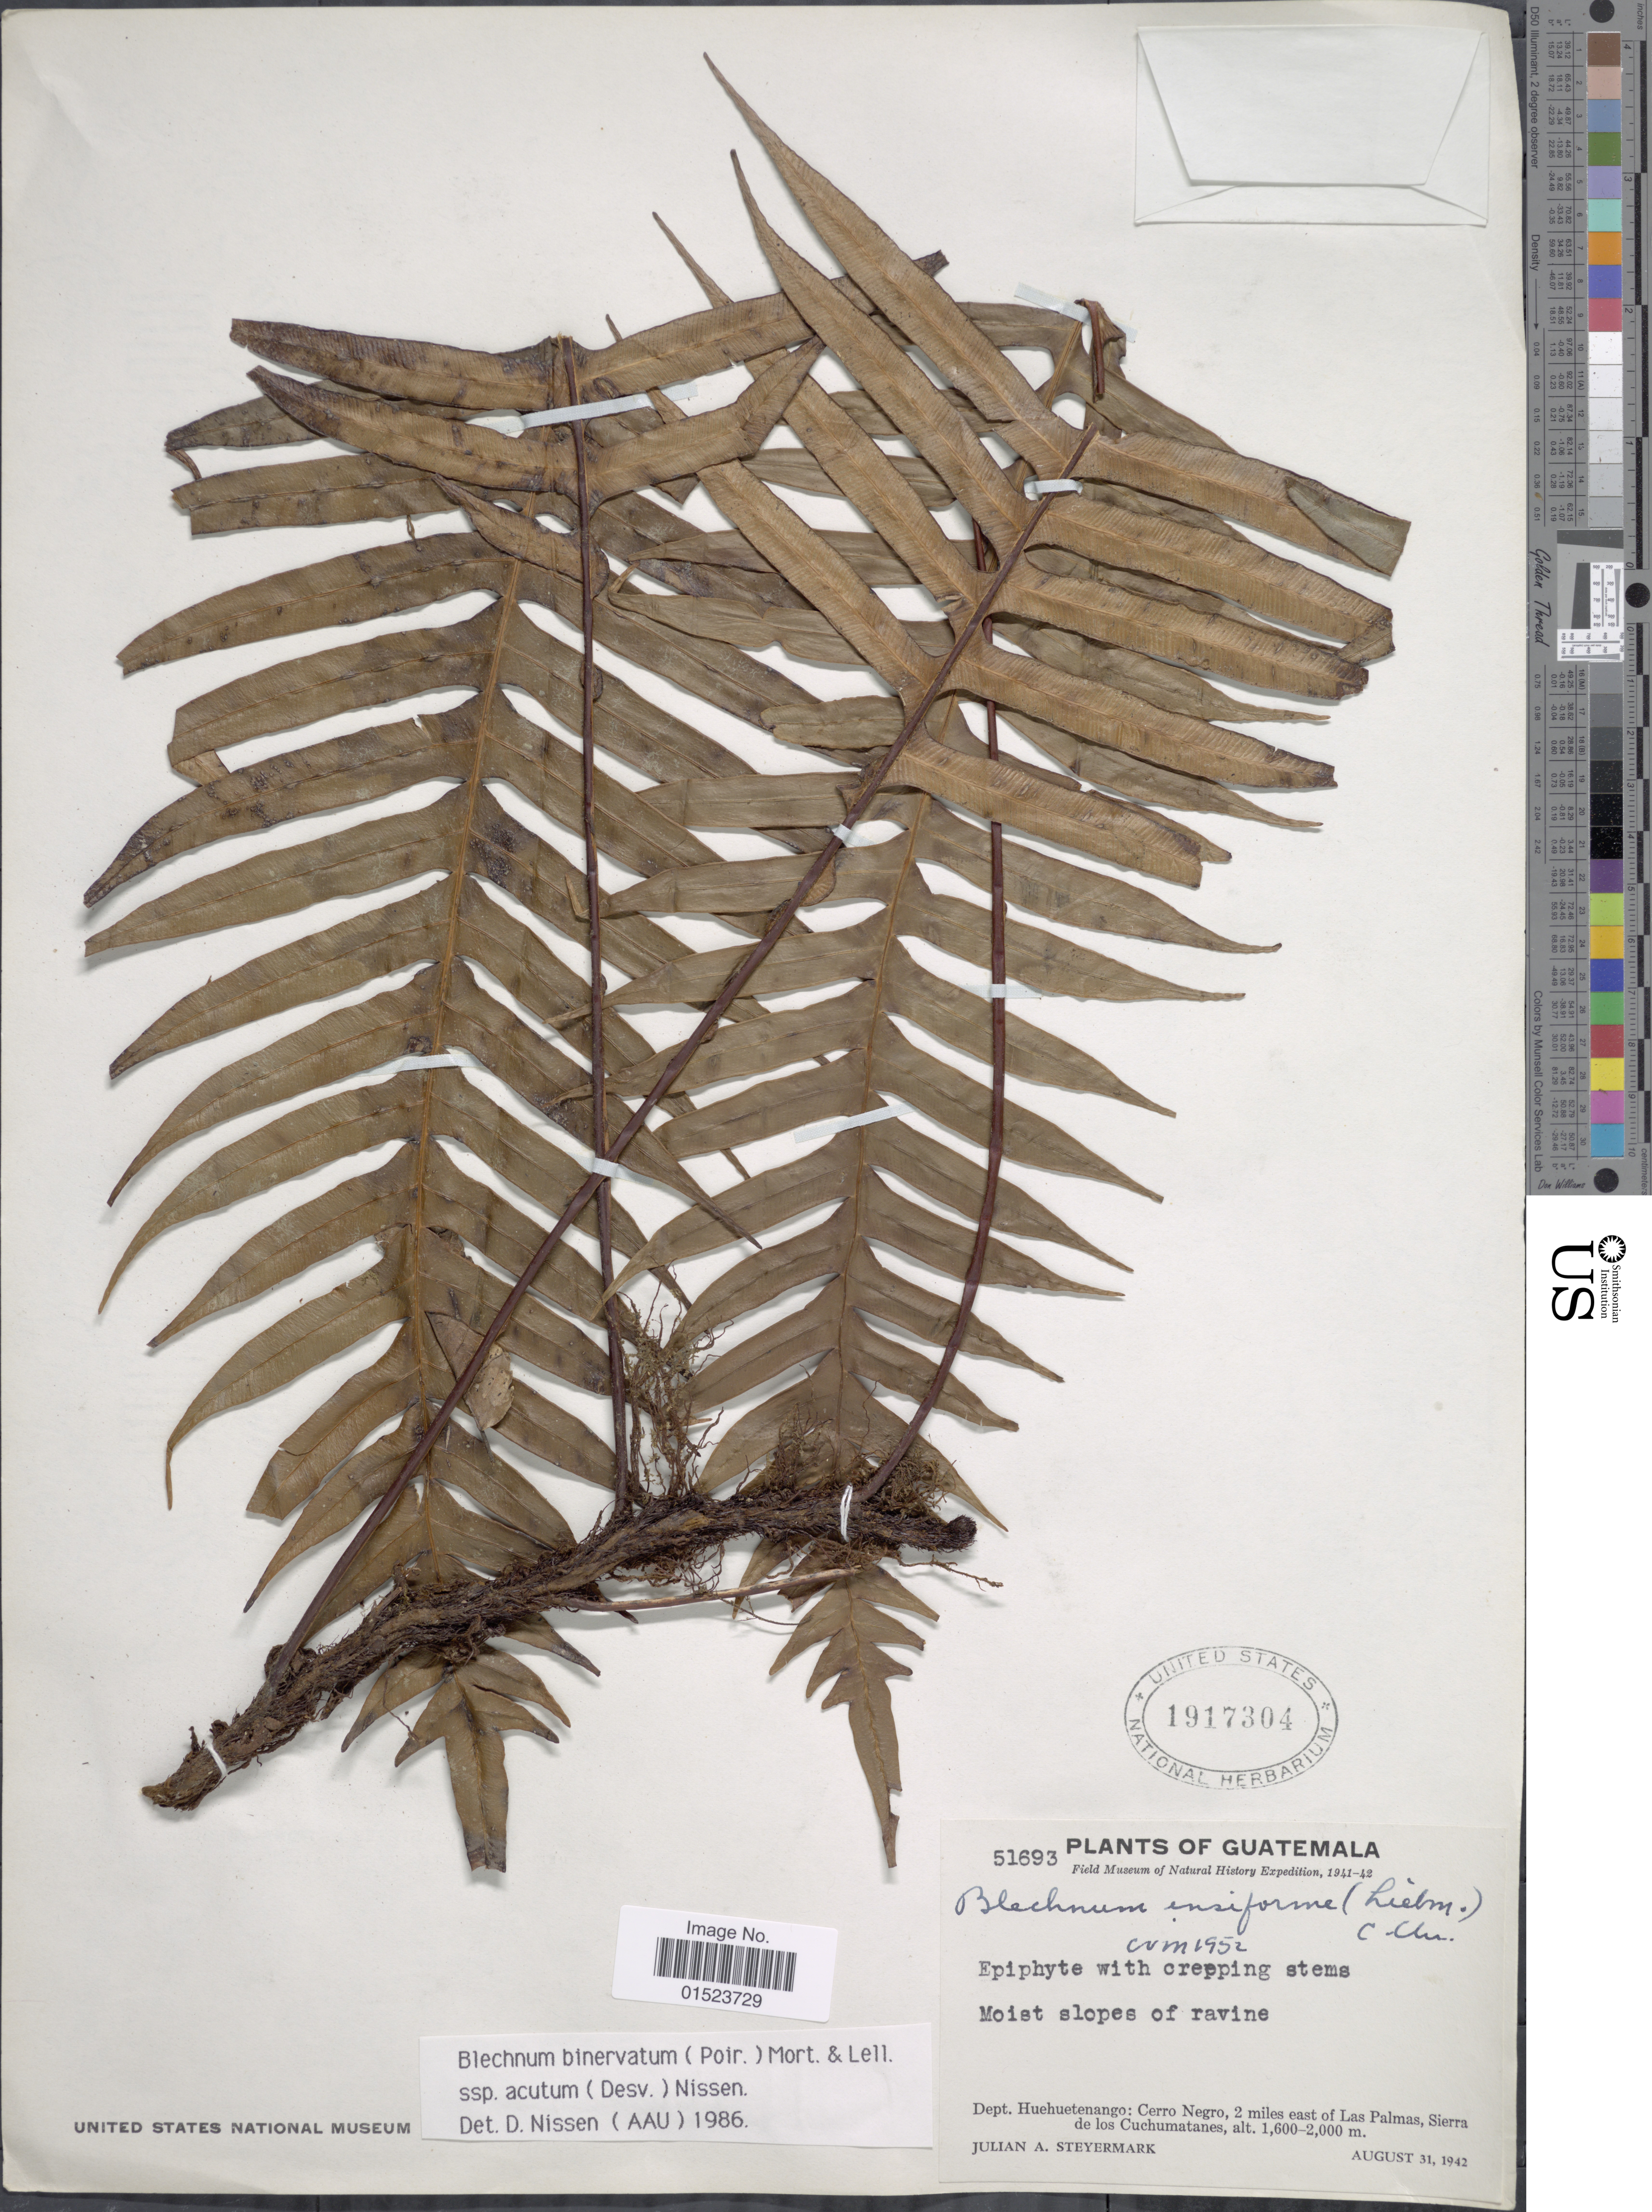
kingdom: Plantae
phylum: Tracheophyta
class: Polypodiopsida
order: Polypodiales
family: Blechnaceae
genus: Blechnum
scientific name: Blechnum ensiforme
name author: (Liebm.) C. Chr.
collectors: J. Steyermark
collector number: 51693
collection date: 1942-08-31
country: Guatemala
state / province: Huehuetenango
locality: Cerro Negro, 2 miles east of Las Palmas, Sierra de los Cuchumatanes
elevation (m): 1600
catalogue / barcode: US 1917304